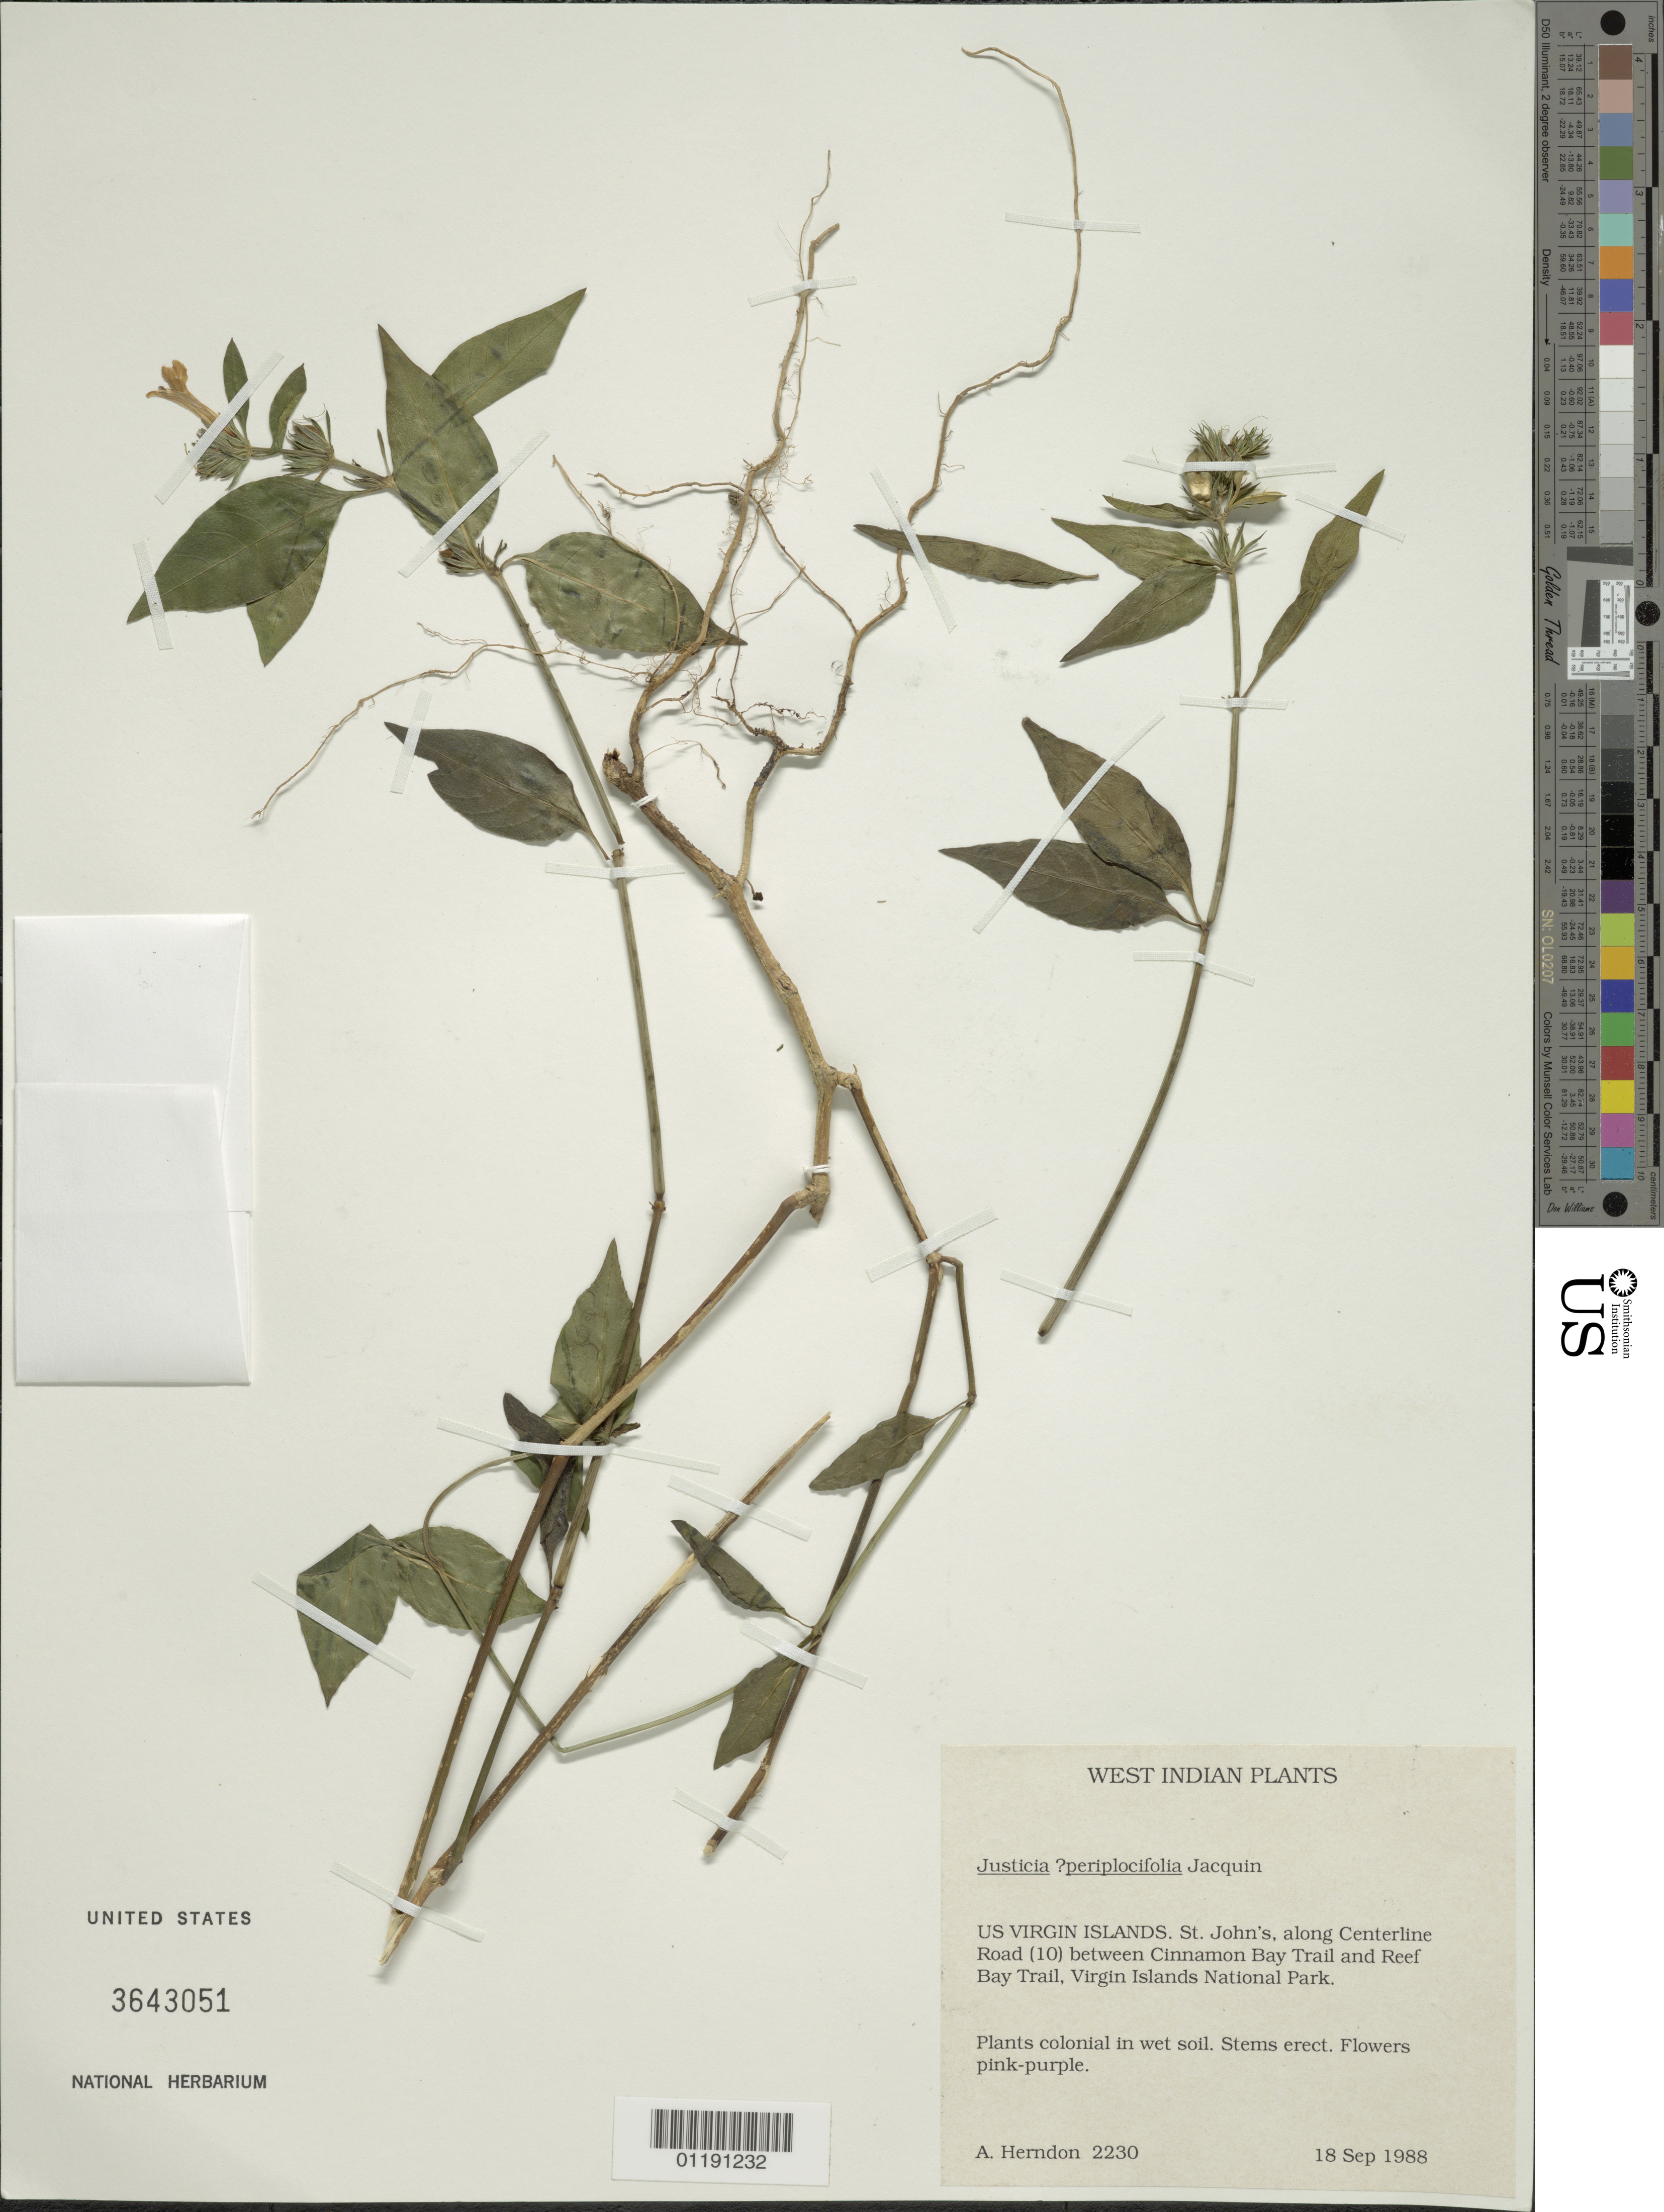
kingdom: Plantae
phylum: Tracheophyta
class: Magnoliopsida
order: Lamiales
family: Acanthaceae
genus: Justicia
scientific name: Justicia periplocifolia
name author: Jacq.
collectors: A. Herndon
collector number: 2230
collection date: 1988-09-18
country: U.S. Virgin Islands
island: St. John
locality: Along Centerline Road (10) between Cinnamon Bay Trail and Reef Bay Trail, Virgin Islands National Park.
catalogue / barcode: US 3643051